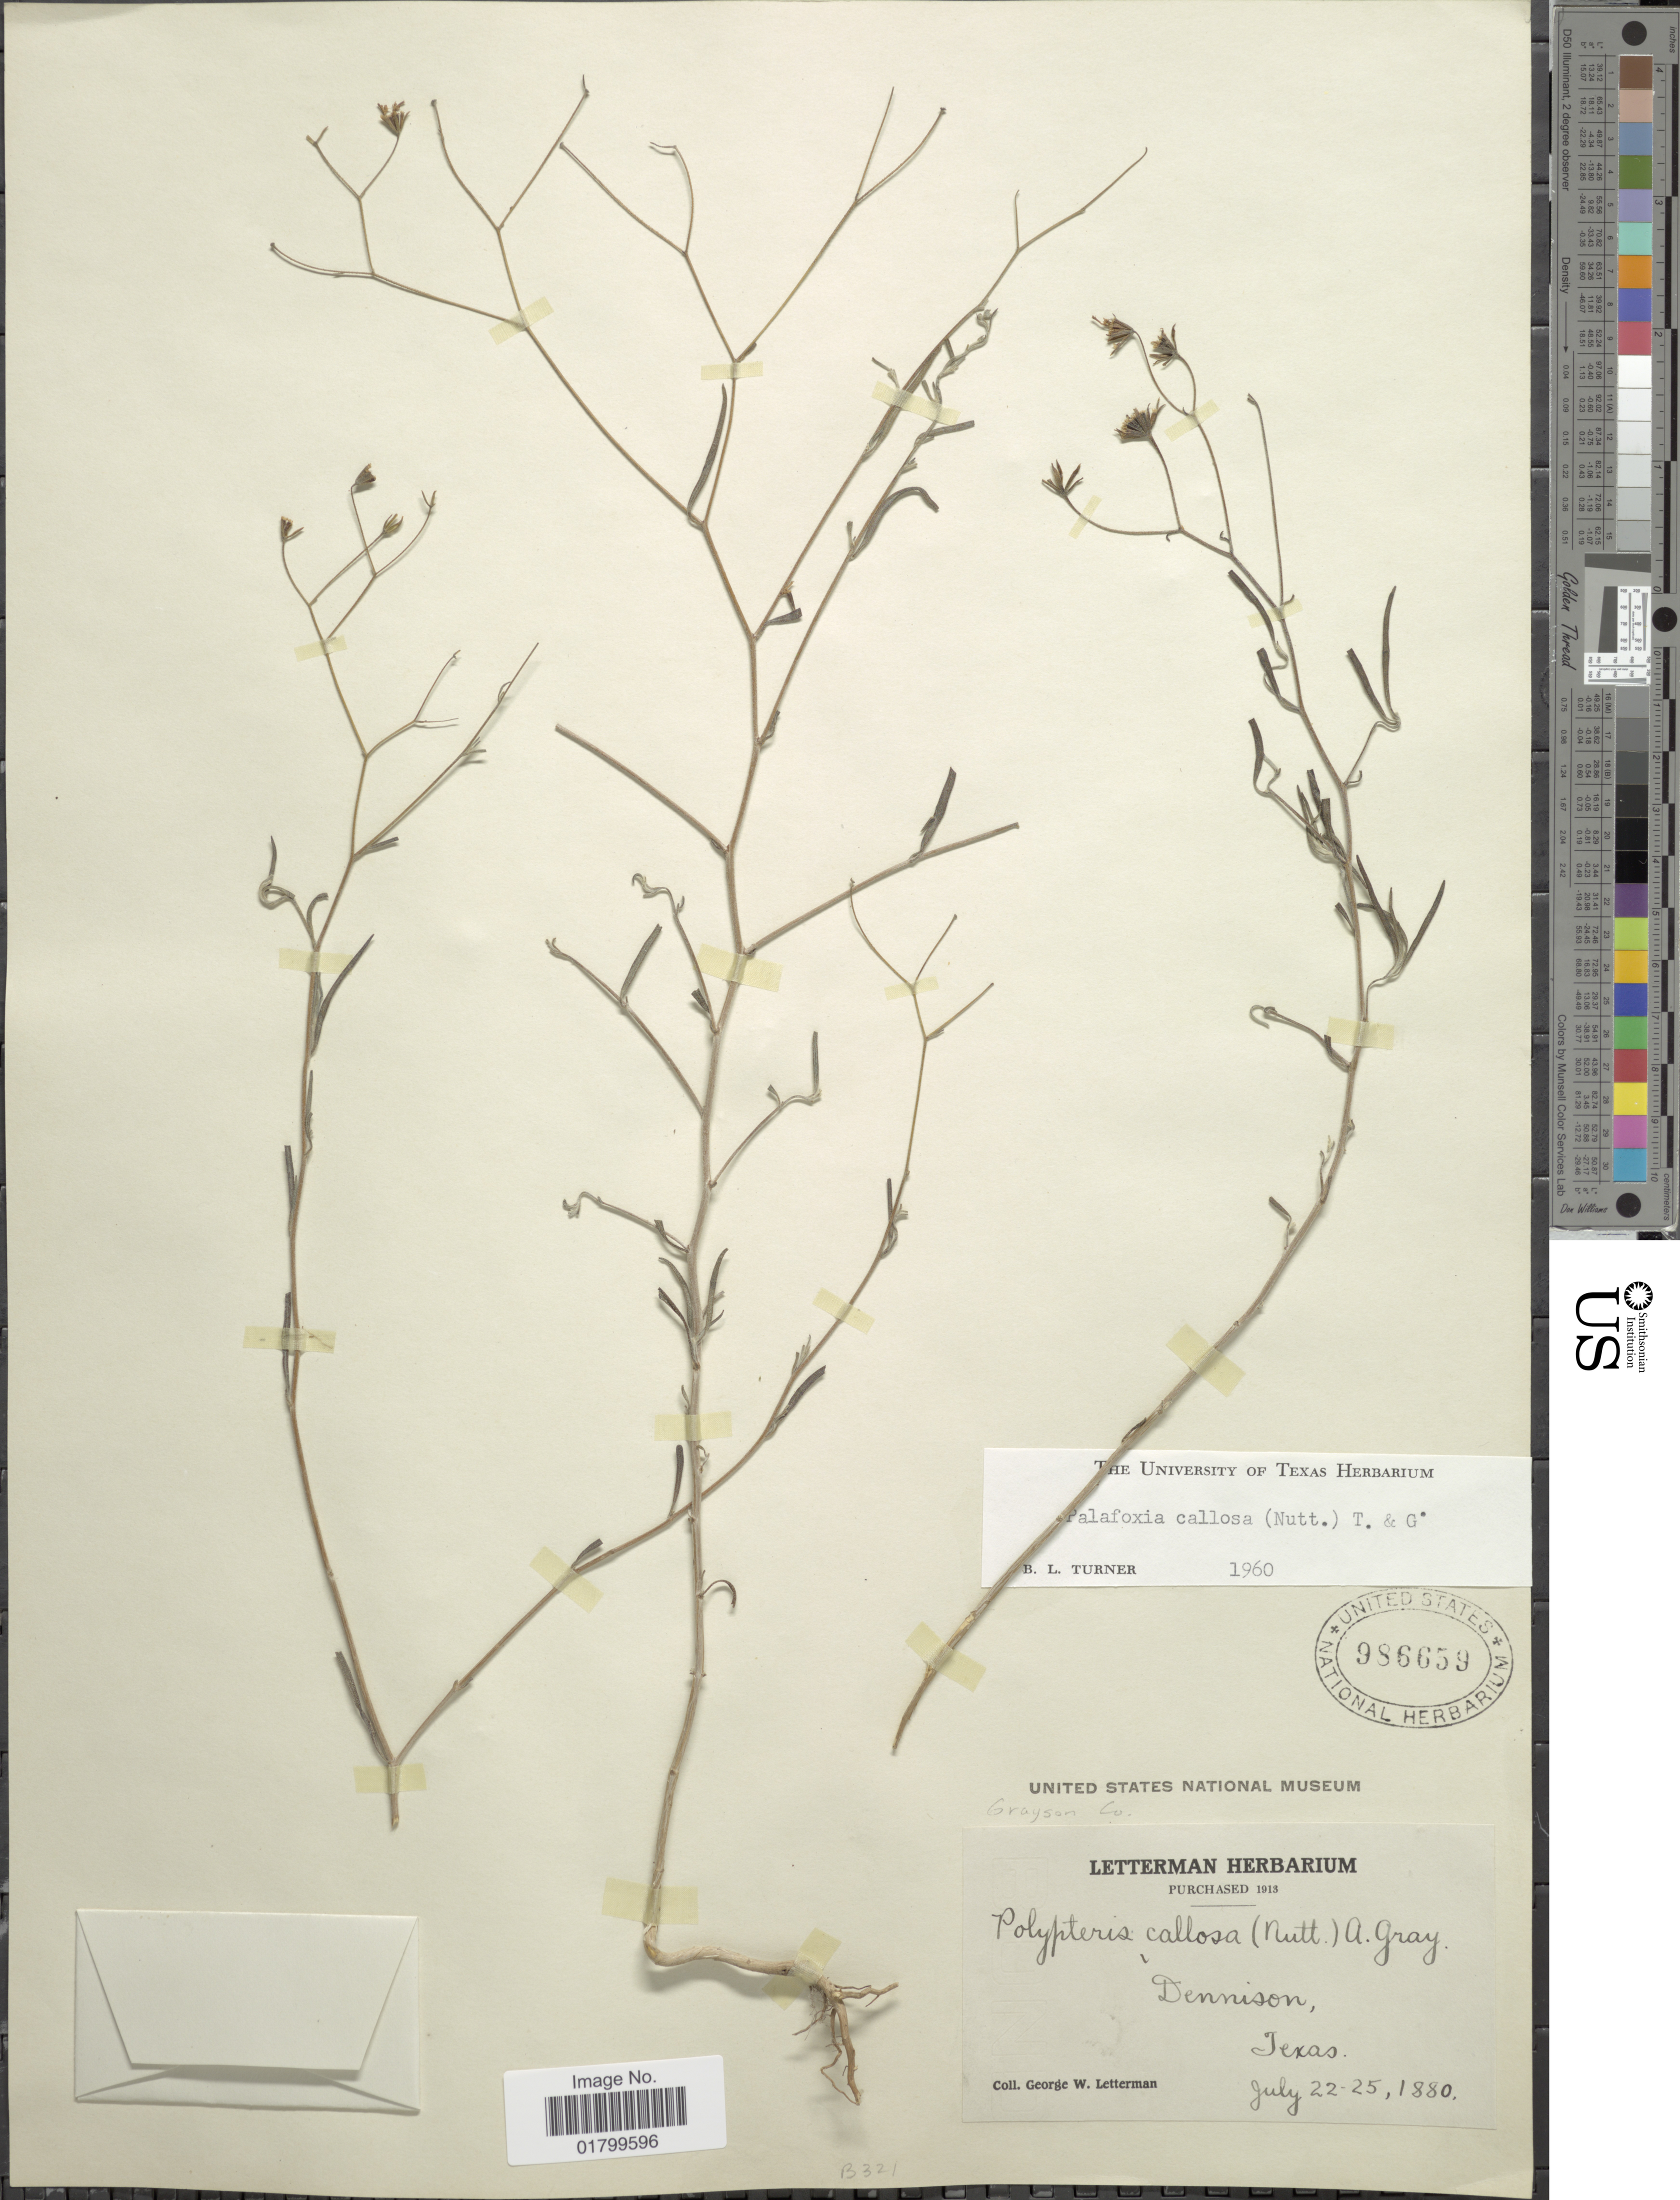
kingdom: Plantae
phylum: Tracheophyta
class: Magnoliopsida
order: Asterales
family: Asteraceae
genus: Palafoxia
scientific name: Palafoxia callosa var. callosa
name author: (Nutt.) Torr. & A. Gray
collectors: G. W. Letterman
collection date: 1880-07-22/1880-07-25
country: United States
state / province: Texas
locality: Dennison, Texas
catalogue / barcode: US 986659